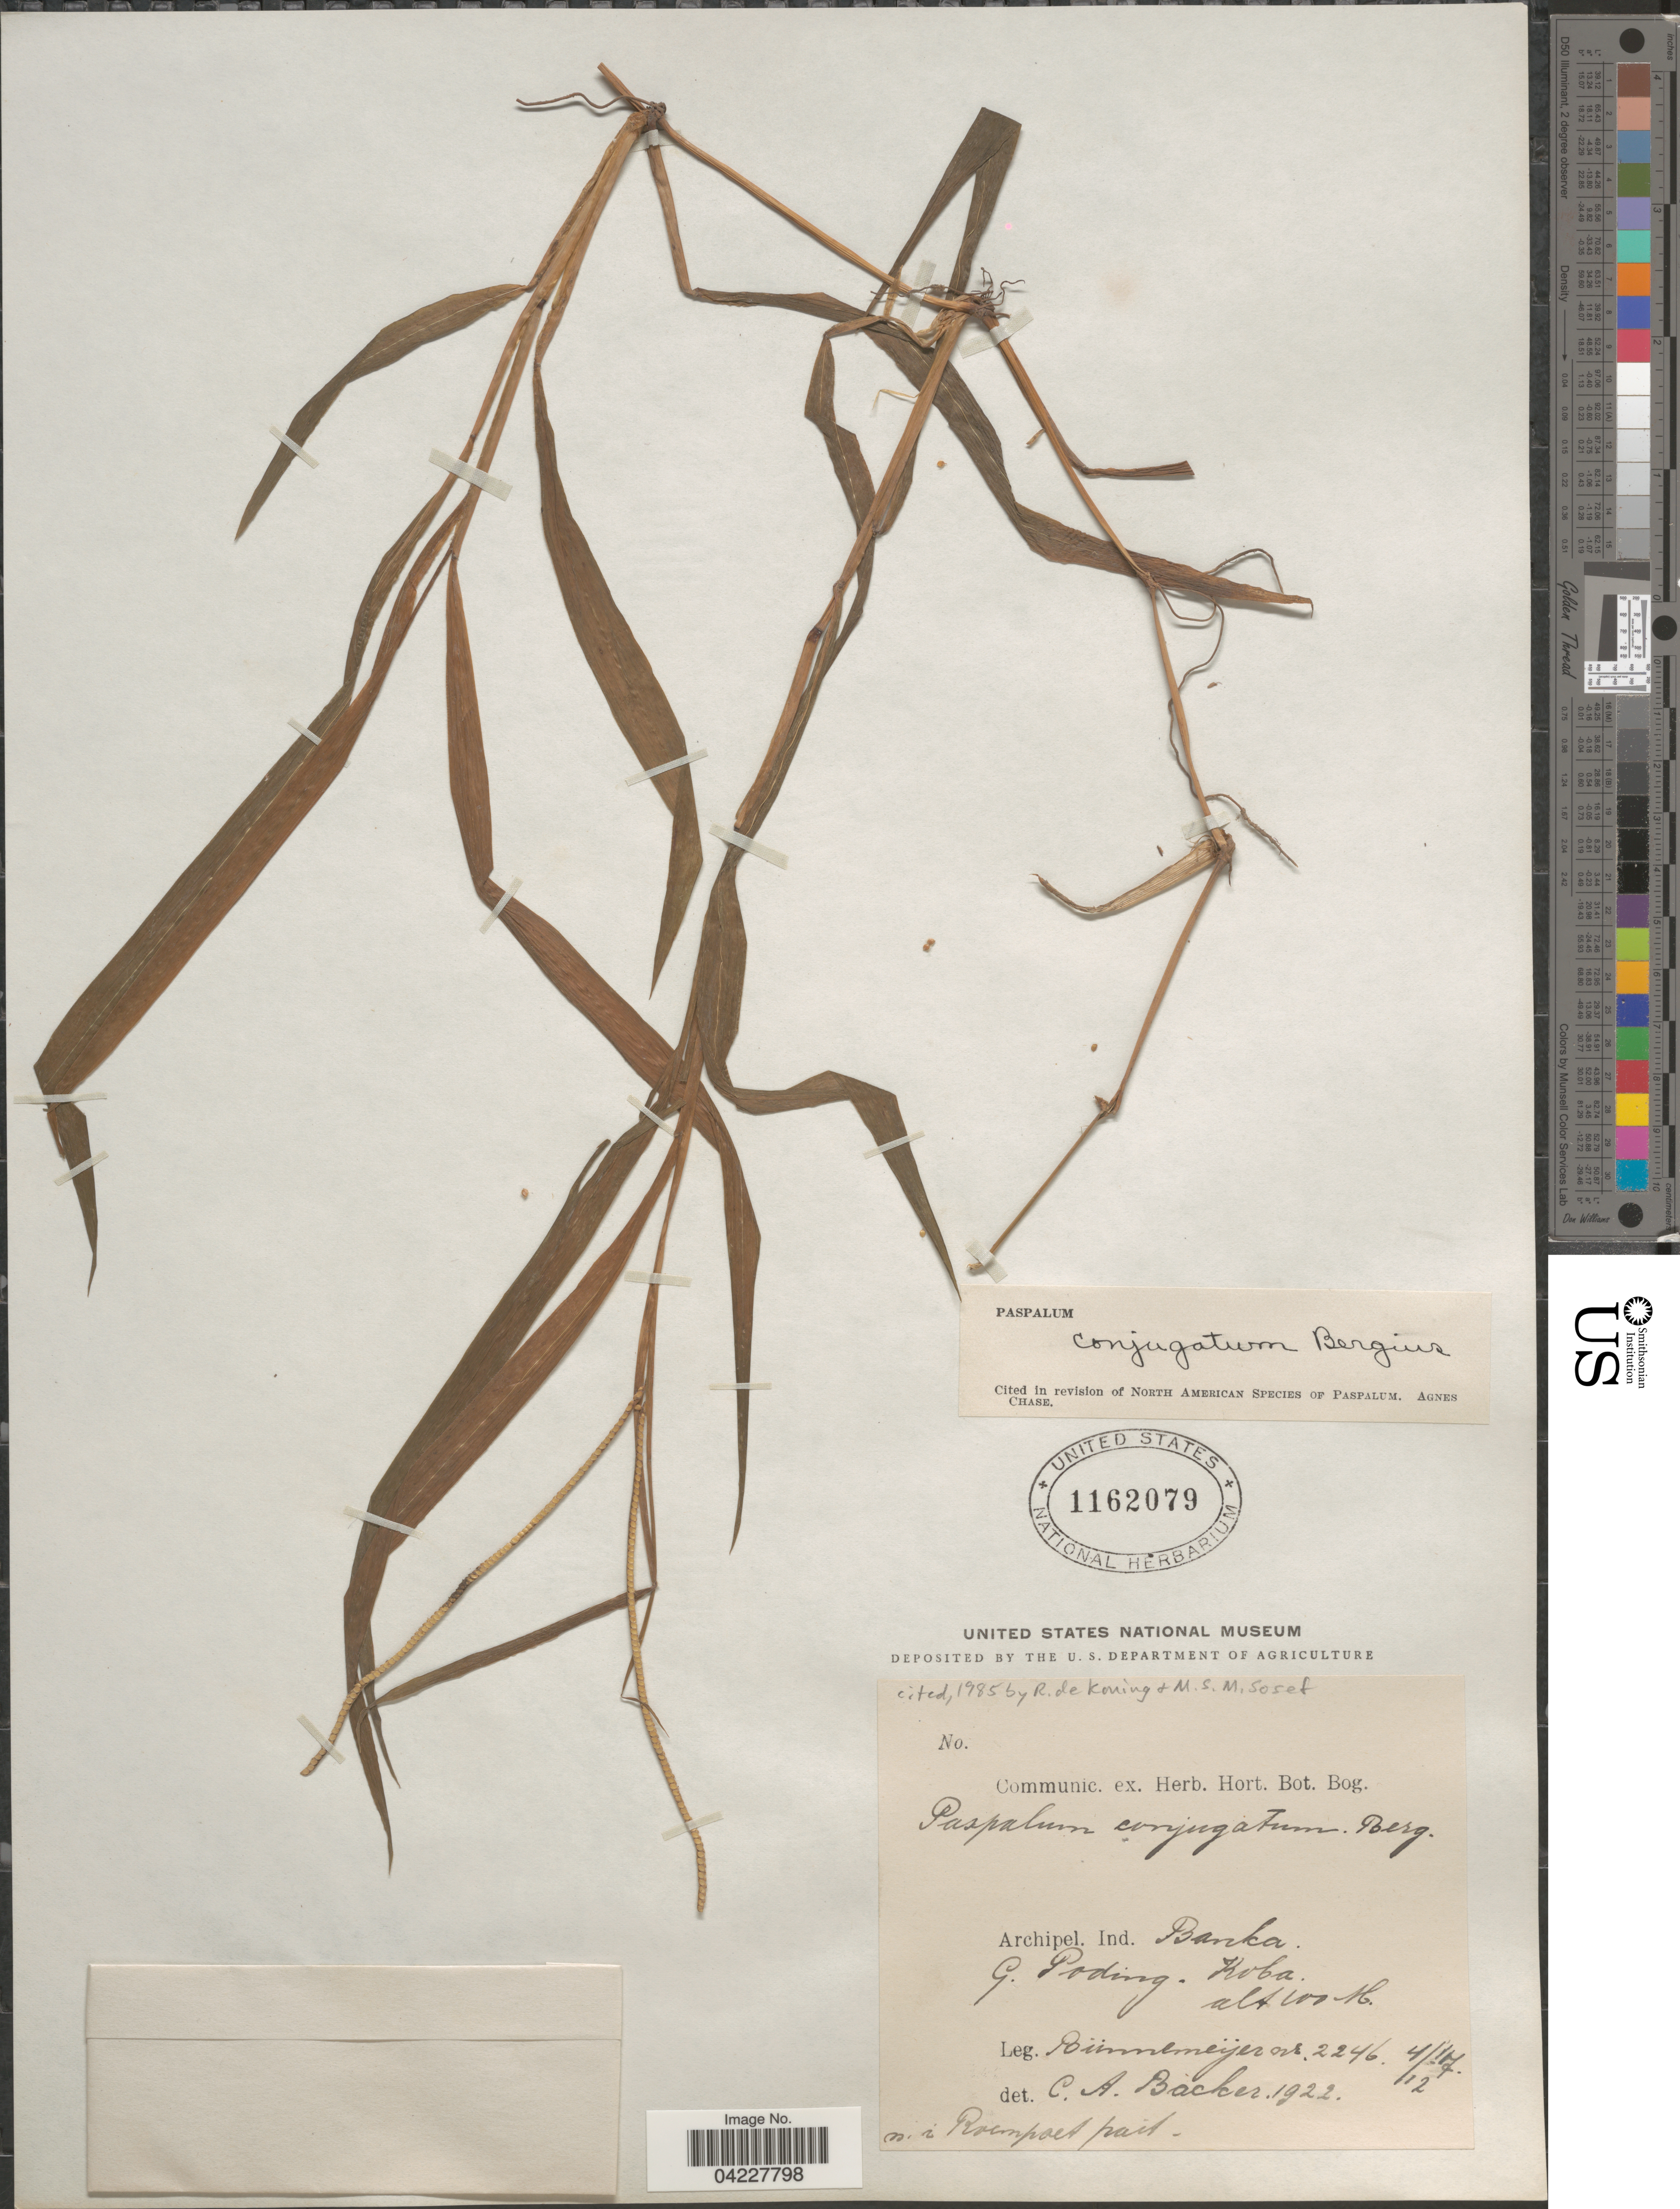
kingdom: Plantae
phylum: Tracheophyta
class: Liliopsida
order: Poales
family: Poaceae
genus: Paspalum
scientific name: Paspalum conjugatum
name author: P.J. Bergius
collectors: -. Bunnemeijer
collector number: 2246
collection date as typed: Transcribed d/m/y: 17/4/12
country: Indonesia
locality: Archipel. Ind. Banka. G. Poding. Koba.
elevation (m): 100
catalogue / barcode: US 1162079